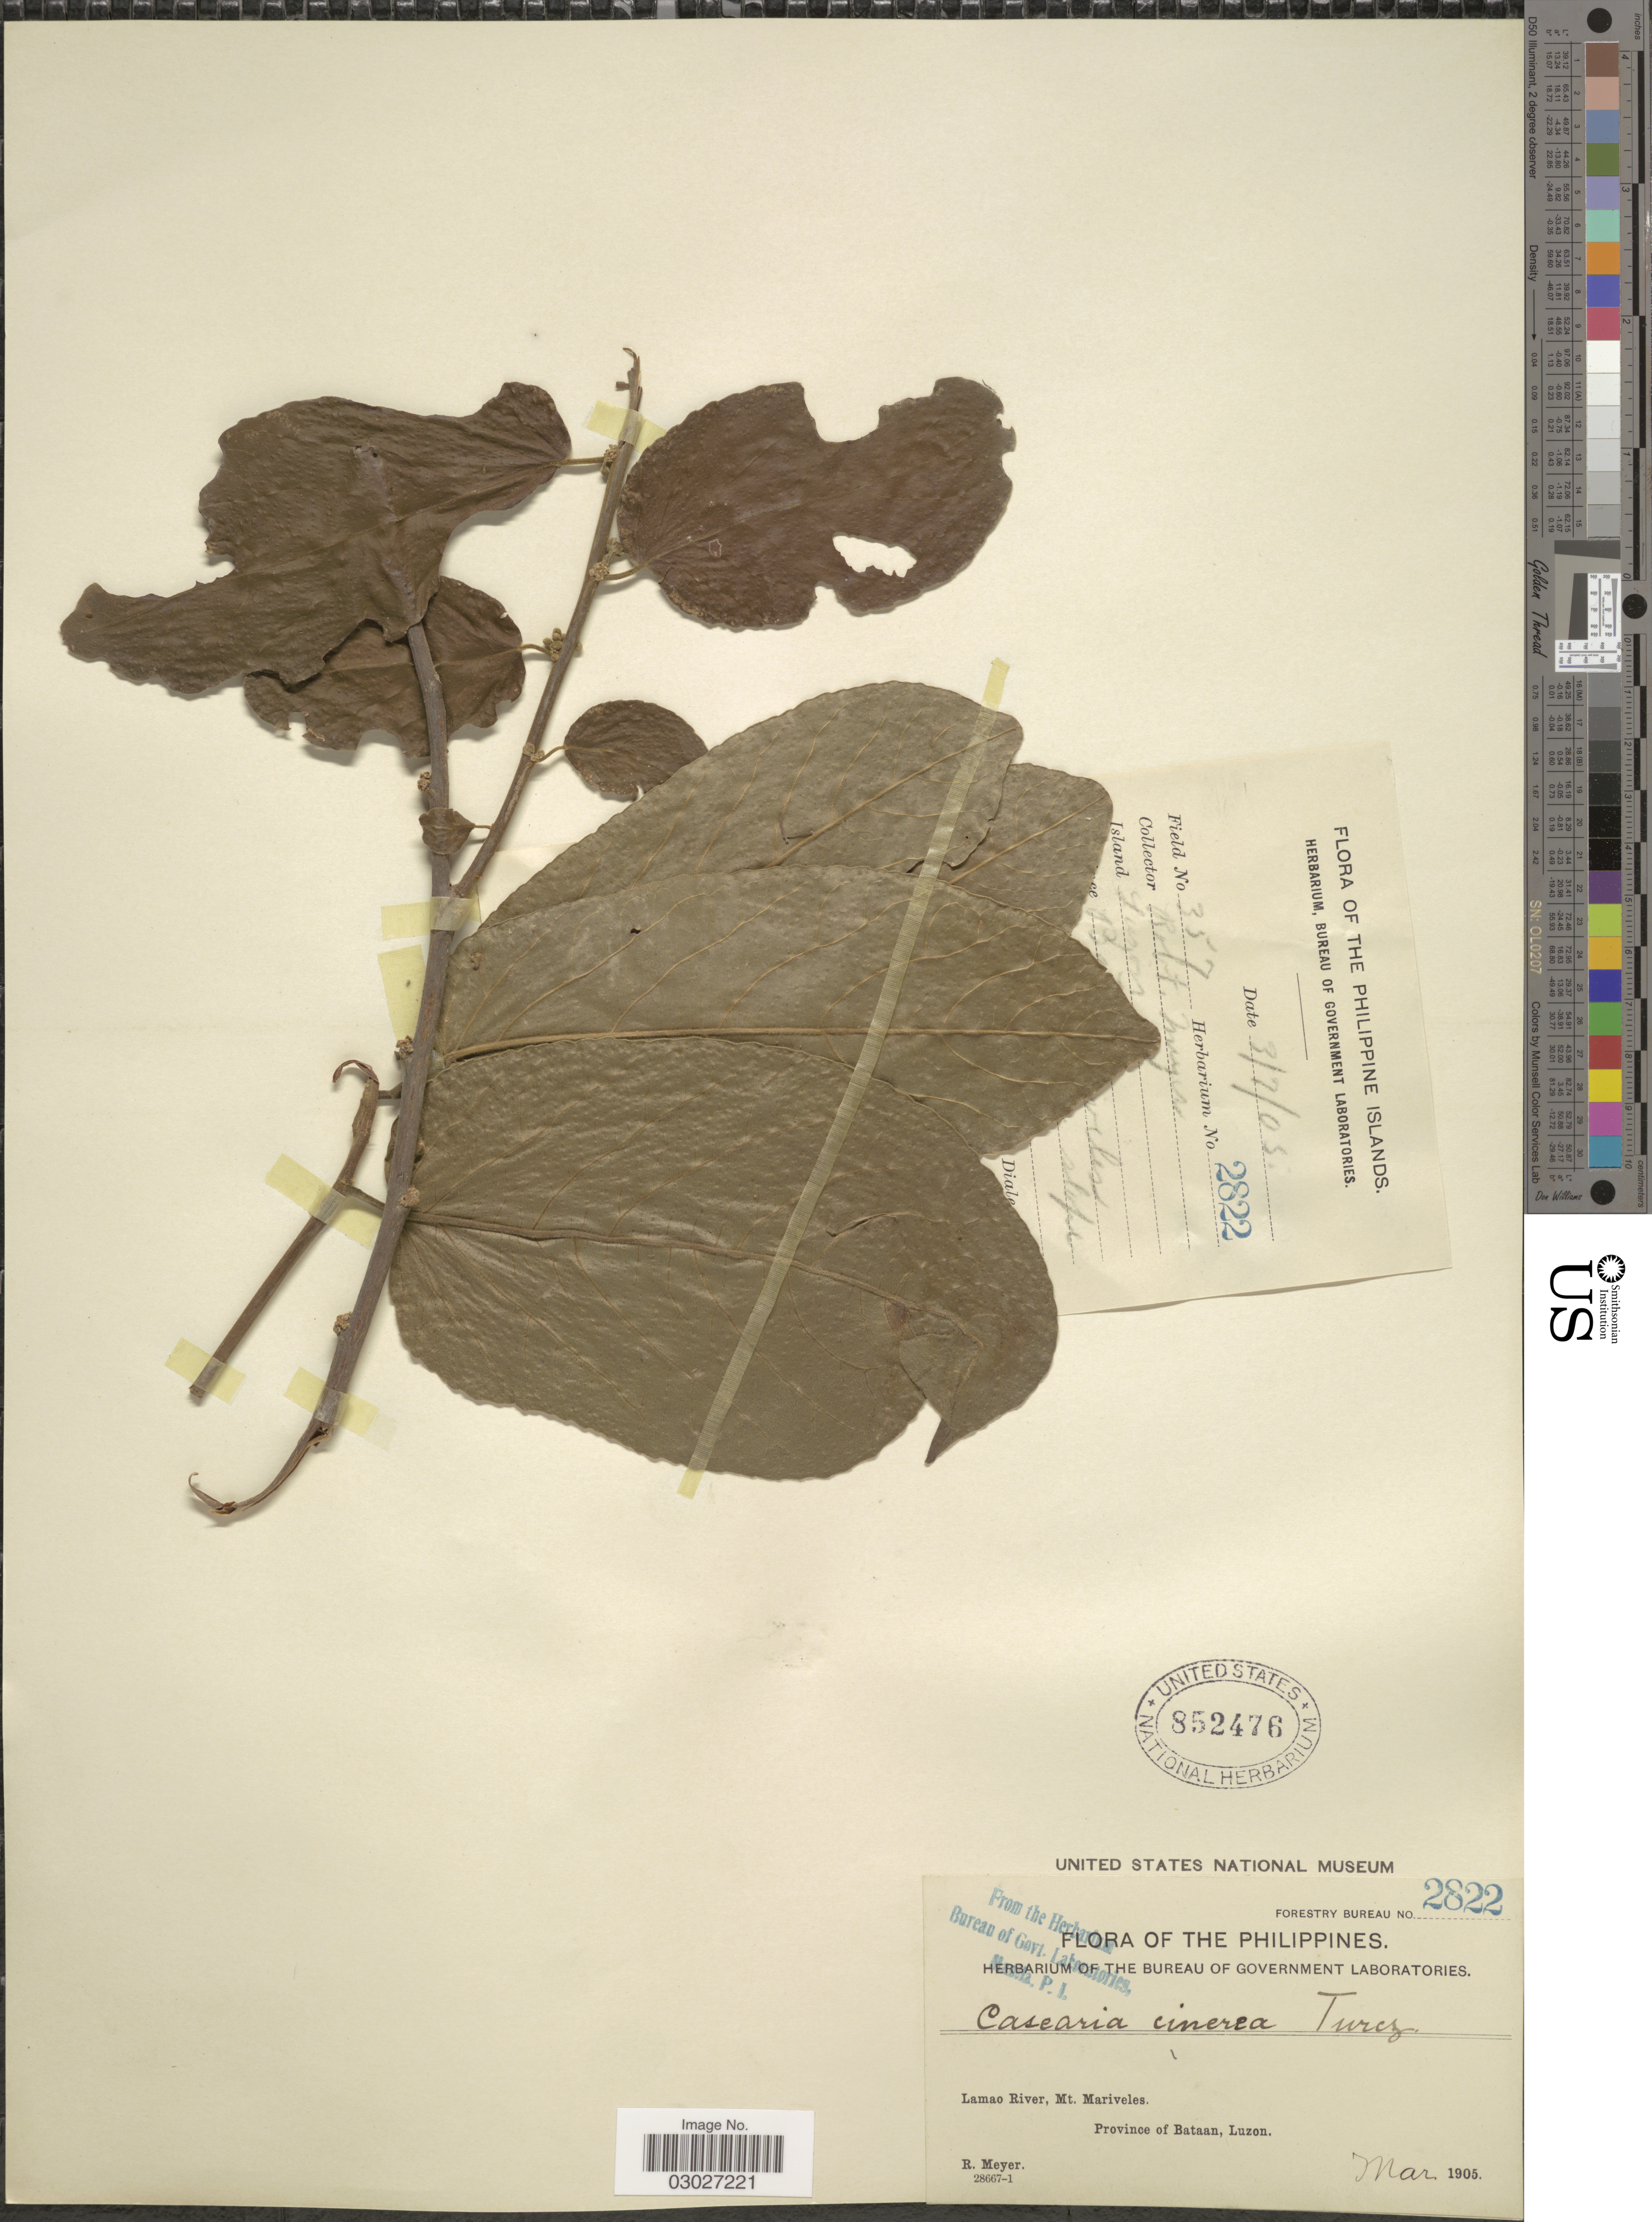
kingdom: Plantae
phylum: Tracheophyta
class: Magnoliopsida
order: Malpighiales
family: Salicaceae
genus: Casearia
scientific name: Casearia cinerea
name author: Turcz.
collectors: R. Meyer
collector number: Forestry Bureau 2822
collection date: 1905-03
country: Philippines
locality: Lamao River, Mt. Mariveles. Province of Bataan, Luzon.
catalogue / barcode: US 852476